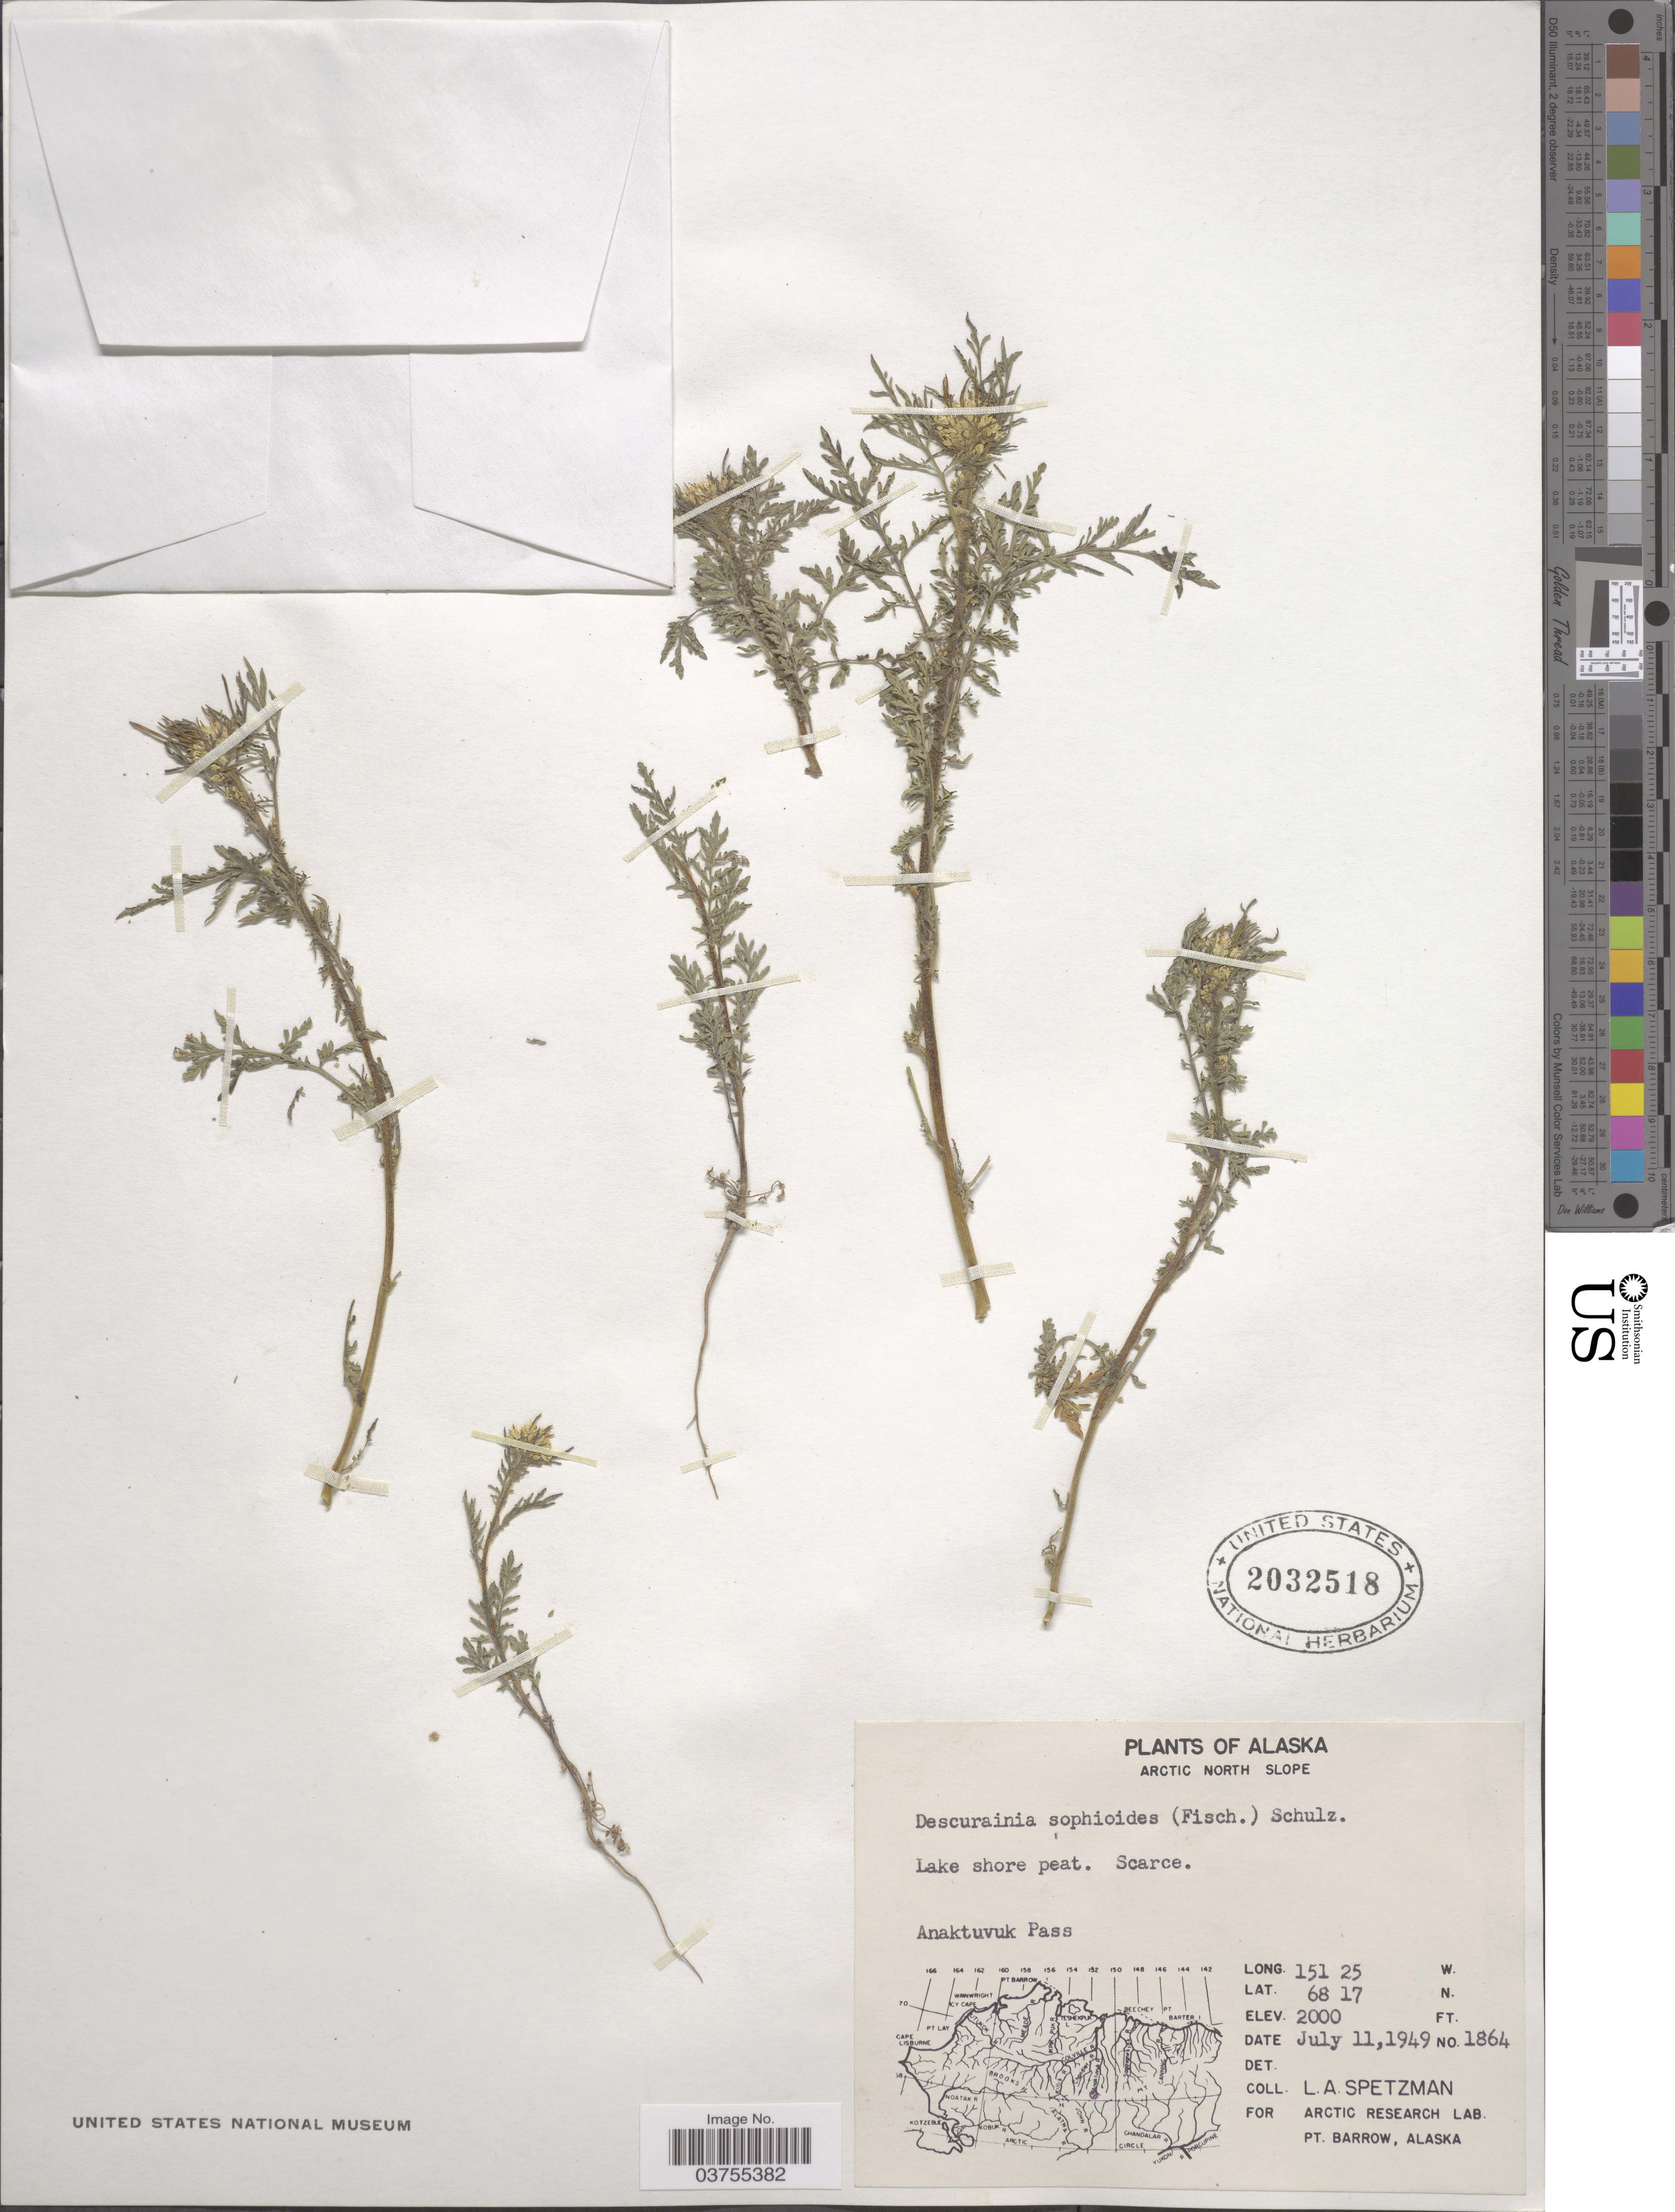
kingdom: Plantae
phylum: Tracheophyta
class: Magnoliopsida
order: Brassicales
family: Brassicaceae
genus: Descurainia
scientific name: Descurainia sophioides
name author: (Fisch.) O.E. Schultz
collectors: L. Spetzman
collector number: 1864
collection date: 1949-07-11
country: United States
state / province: Alaska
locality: Arctic North Slope. Lake shore peat. Anaktuvuk Pass.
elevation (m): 610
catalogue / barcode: US 2032518